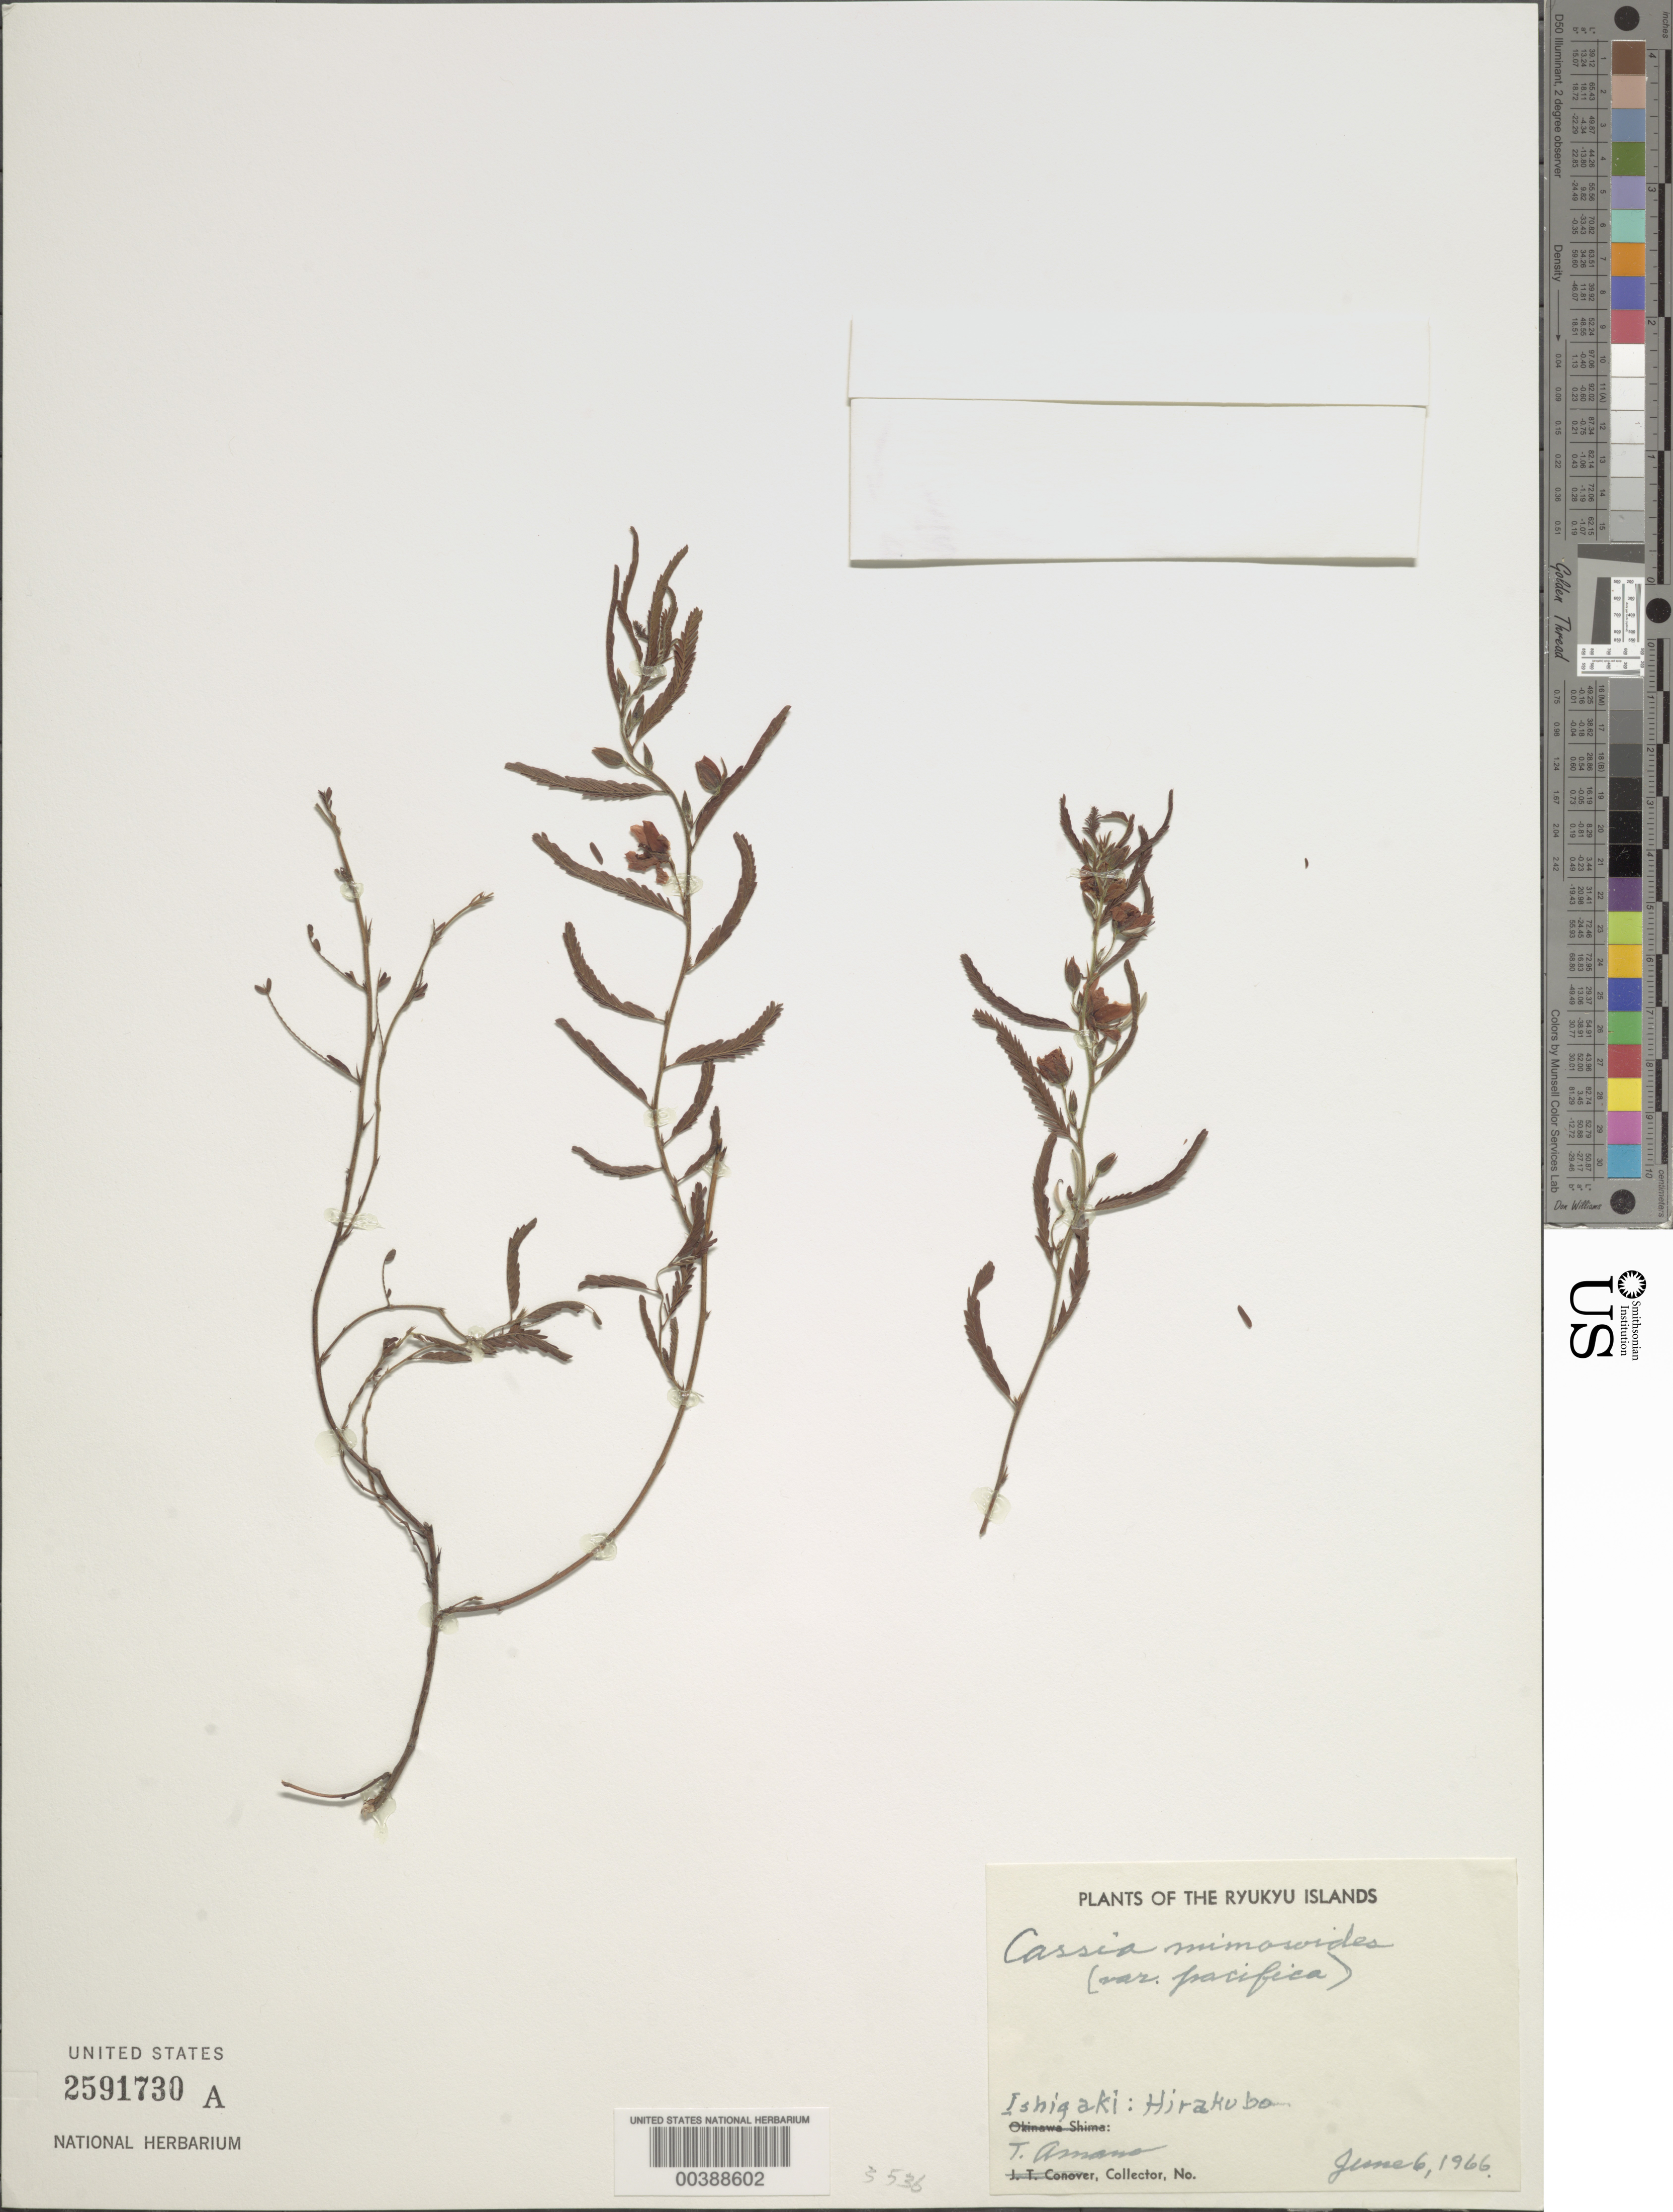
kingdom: Plantae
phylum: Tracheophyta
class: Magnoliopsida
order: Fabales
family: Fabaceae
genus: Chamaecrista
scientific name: Chamaecrista mimosoides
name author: (L.) Greene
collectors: T. Amano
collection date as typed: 06 Jun 1966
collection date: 1966-06-06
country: Japan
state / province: Okinawa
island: Ishigaki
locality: Sakishima is.; ishigaki; hirakuba [Sakishima Is.]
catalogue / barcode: US 2591730A